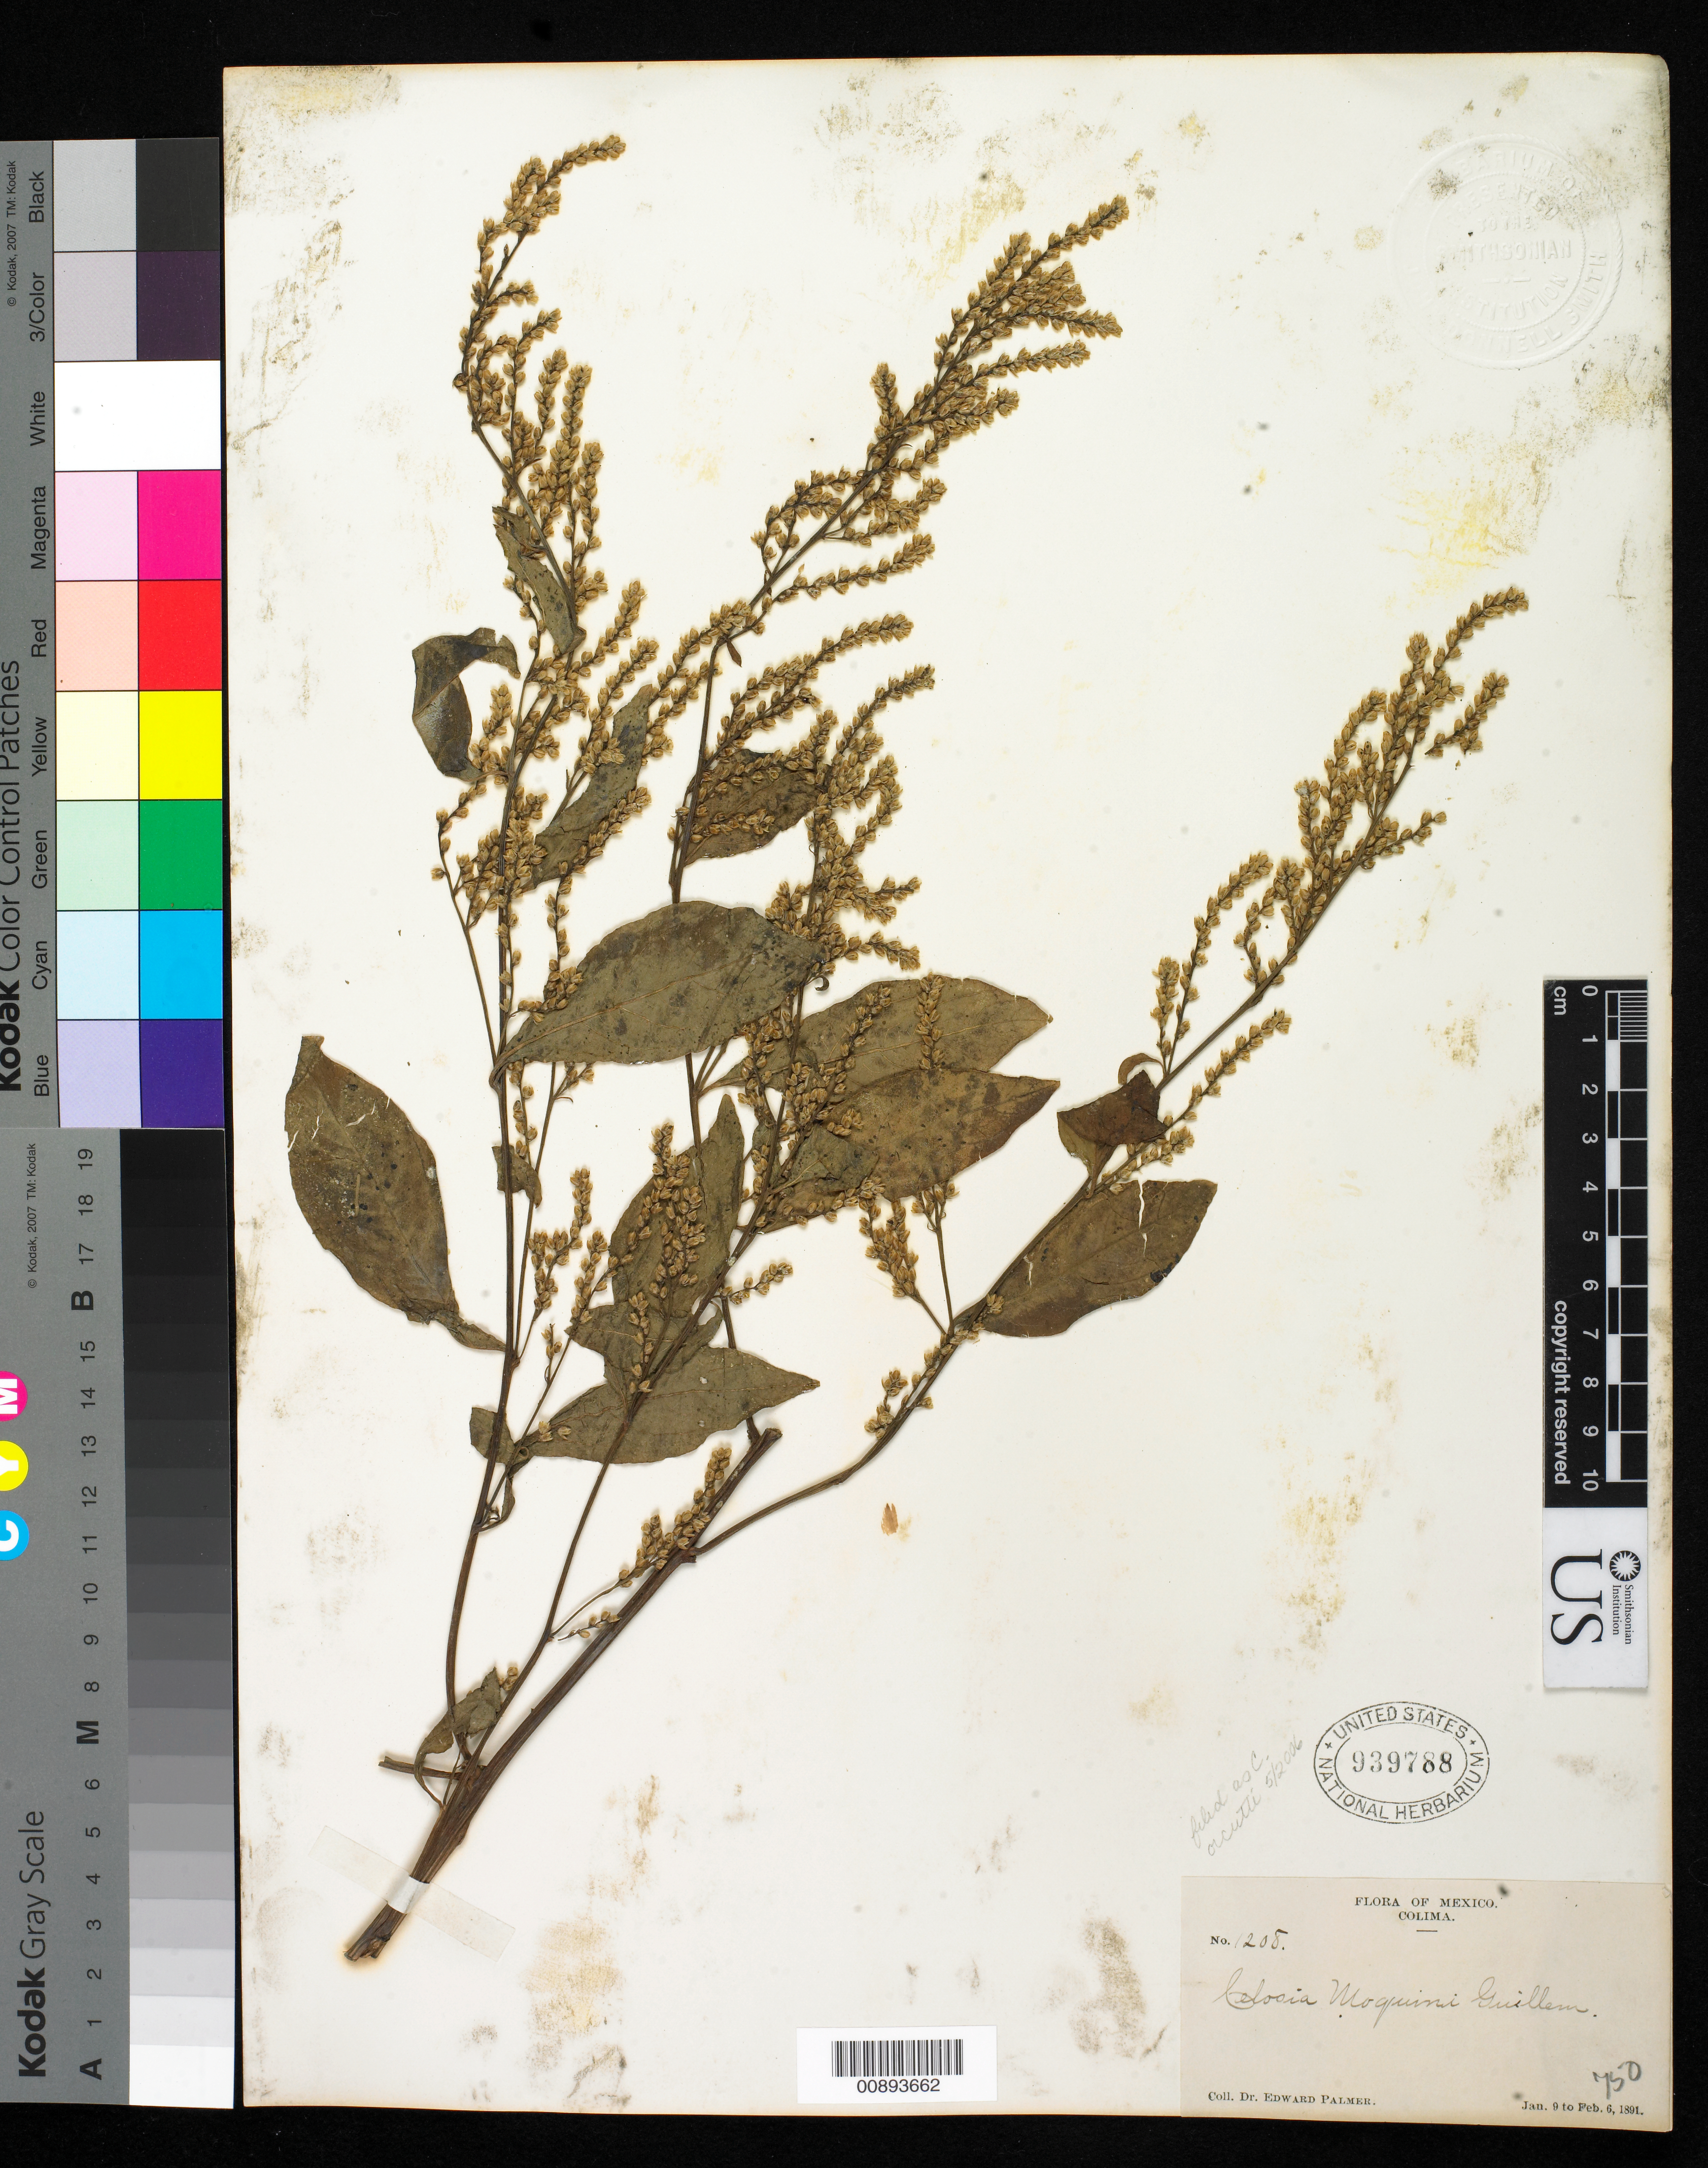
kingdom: Plantae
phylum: Tracheophyta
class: Magnoliopsida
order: Caryophyllales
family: Amaranthaceae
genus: Celosia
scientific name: Celosia orcuttii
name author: Greenm.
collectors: E. Palmer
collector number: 1208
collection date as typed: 09 Jan 1891 to 06 Feb 1891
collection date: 1891-01-09/1891-02-06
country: Mexico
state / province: Colima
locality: Colima.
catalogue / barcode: US 939788